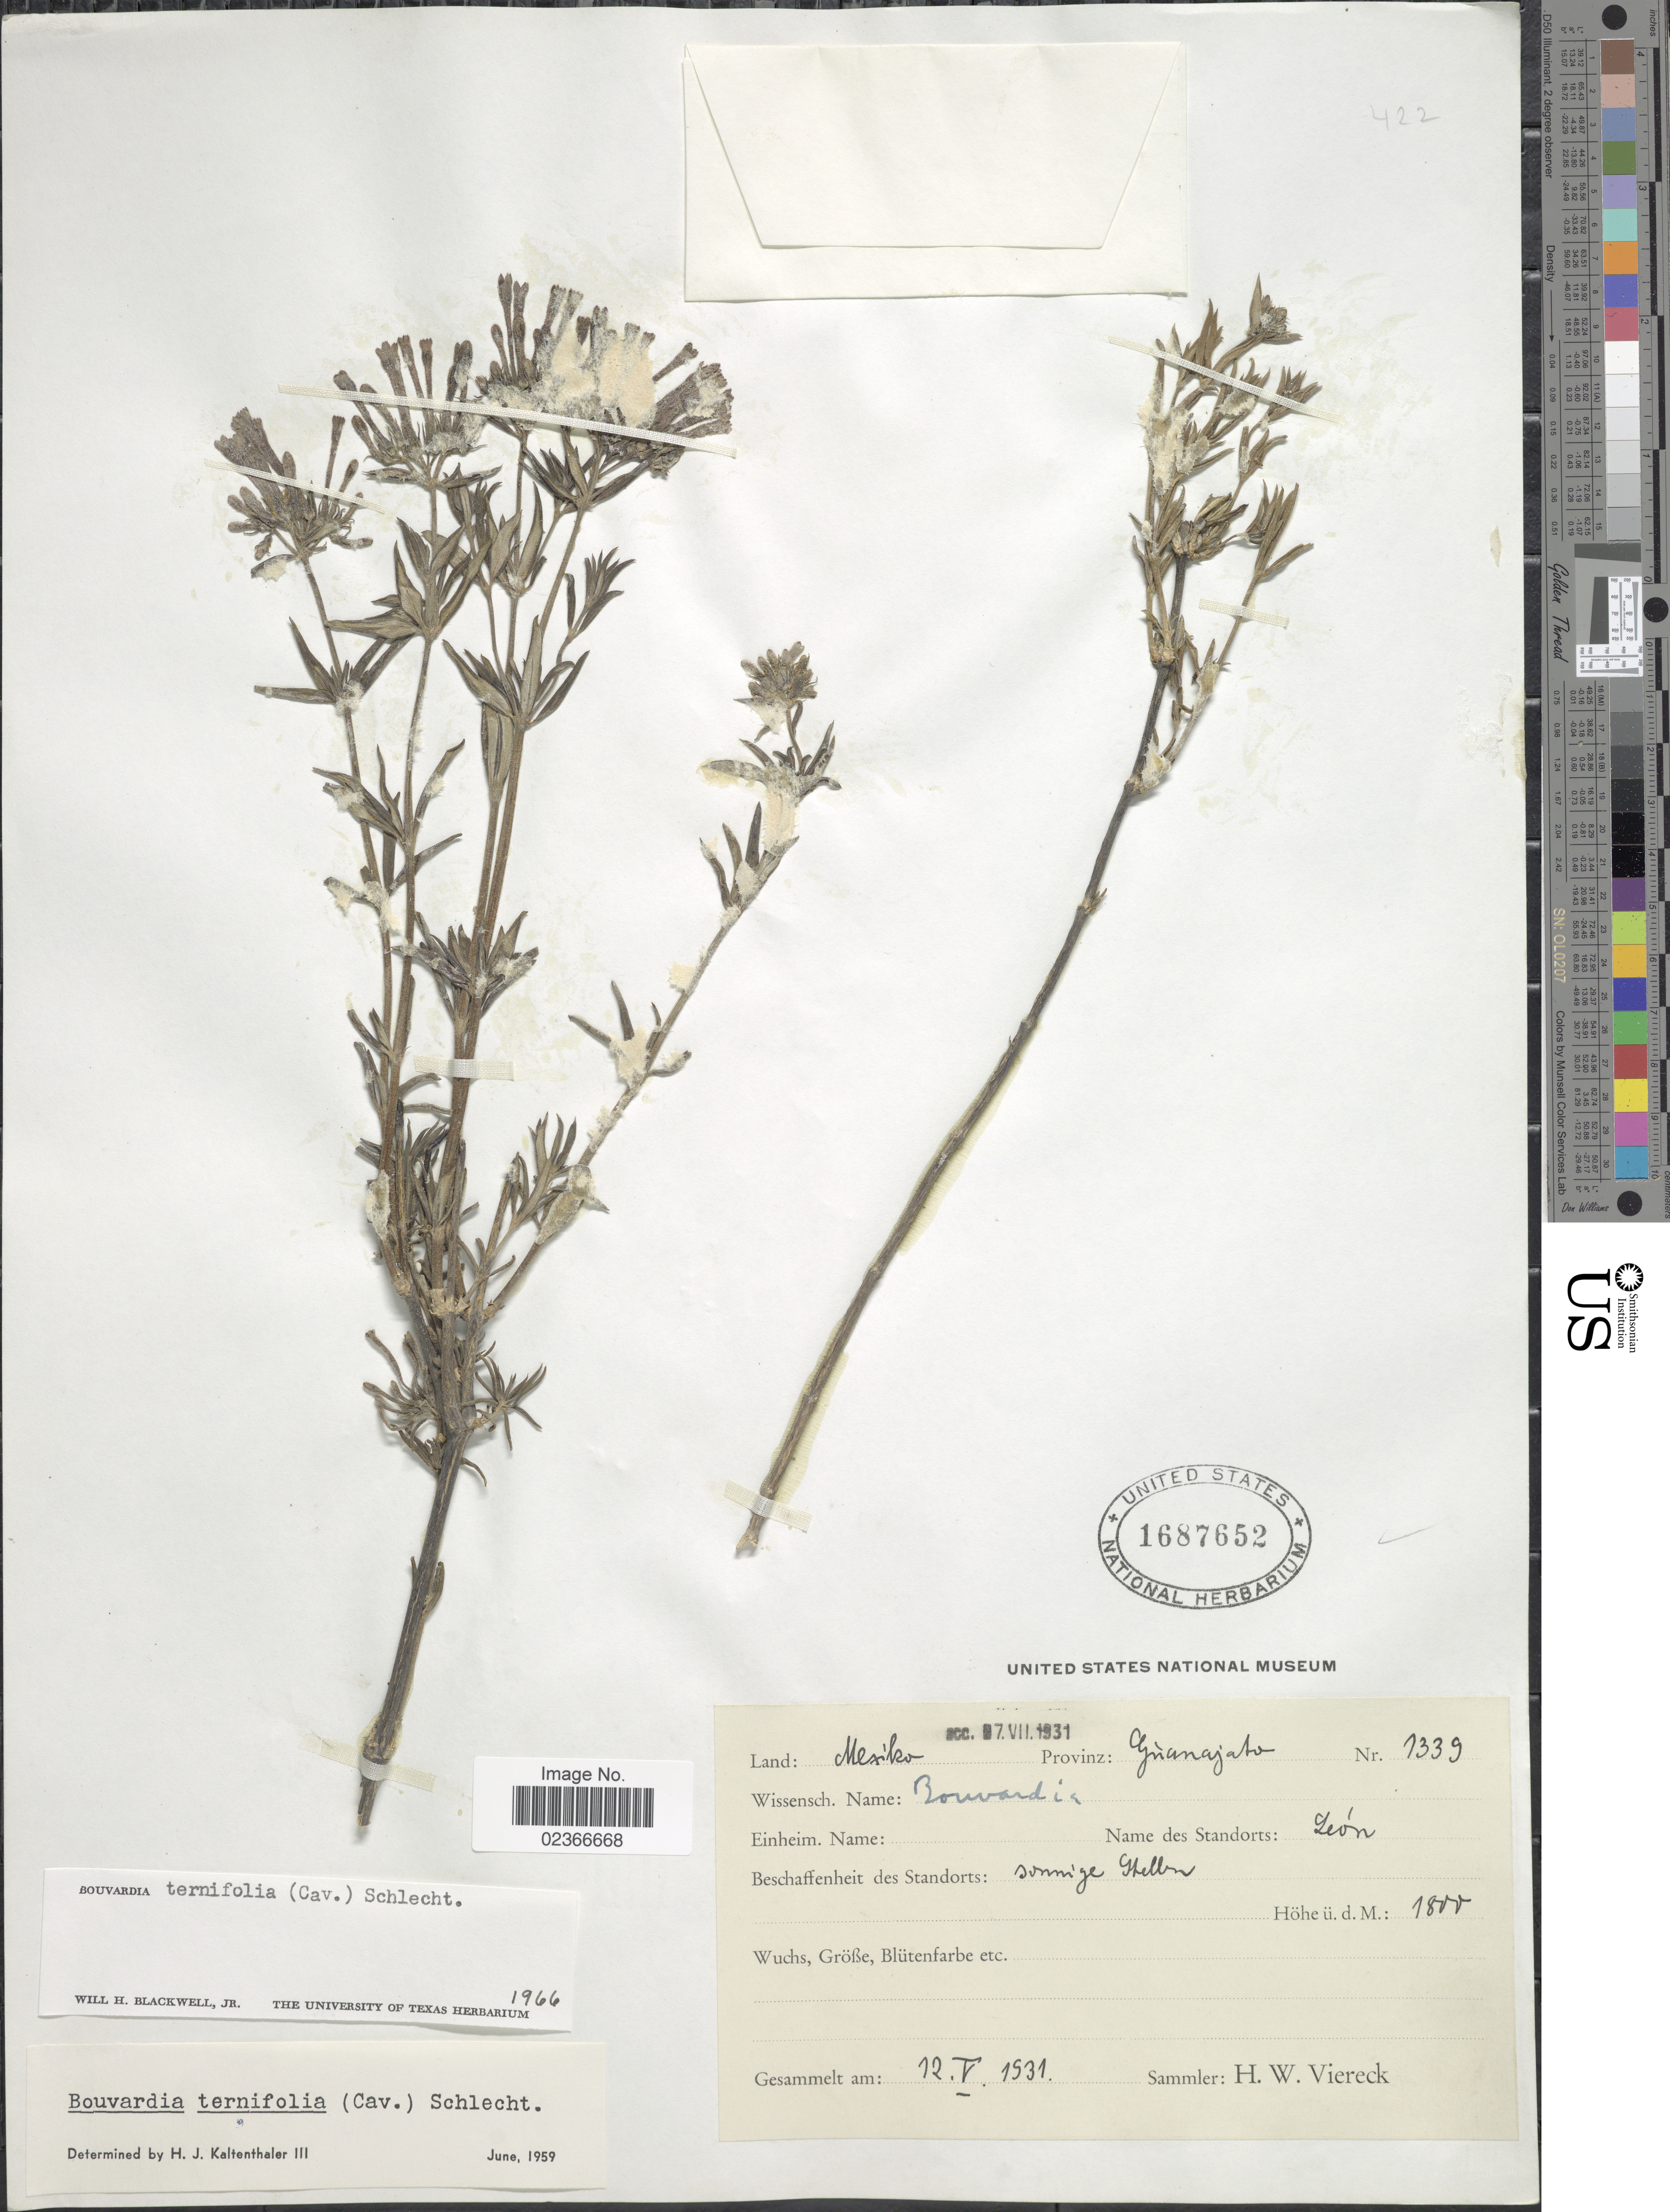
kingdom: Plantae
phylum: Tracheophyta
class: Magnoliopsida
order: Gentianales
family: Rubiaceae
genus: Bouvardia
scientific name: Bouvardia ternifolia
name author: (Cav.) Schltdl.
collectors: H. W. Viereck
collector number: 1339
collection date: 1931-05-12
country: Mexico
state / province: Guanajuato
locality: Mexiko, Provinz: Guanajato, León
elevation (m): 1800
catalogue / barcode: US 1687652